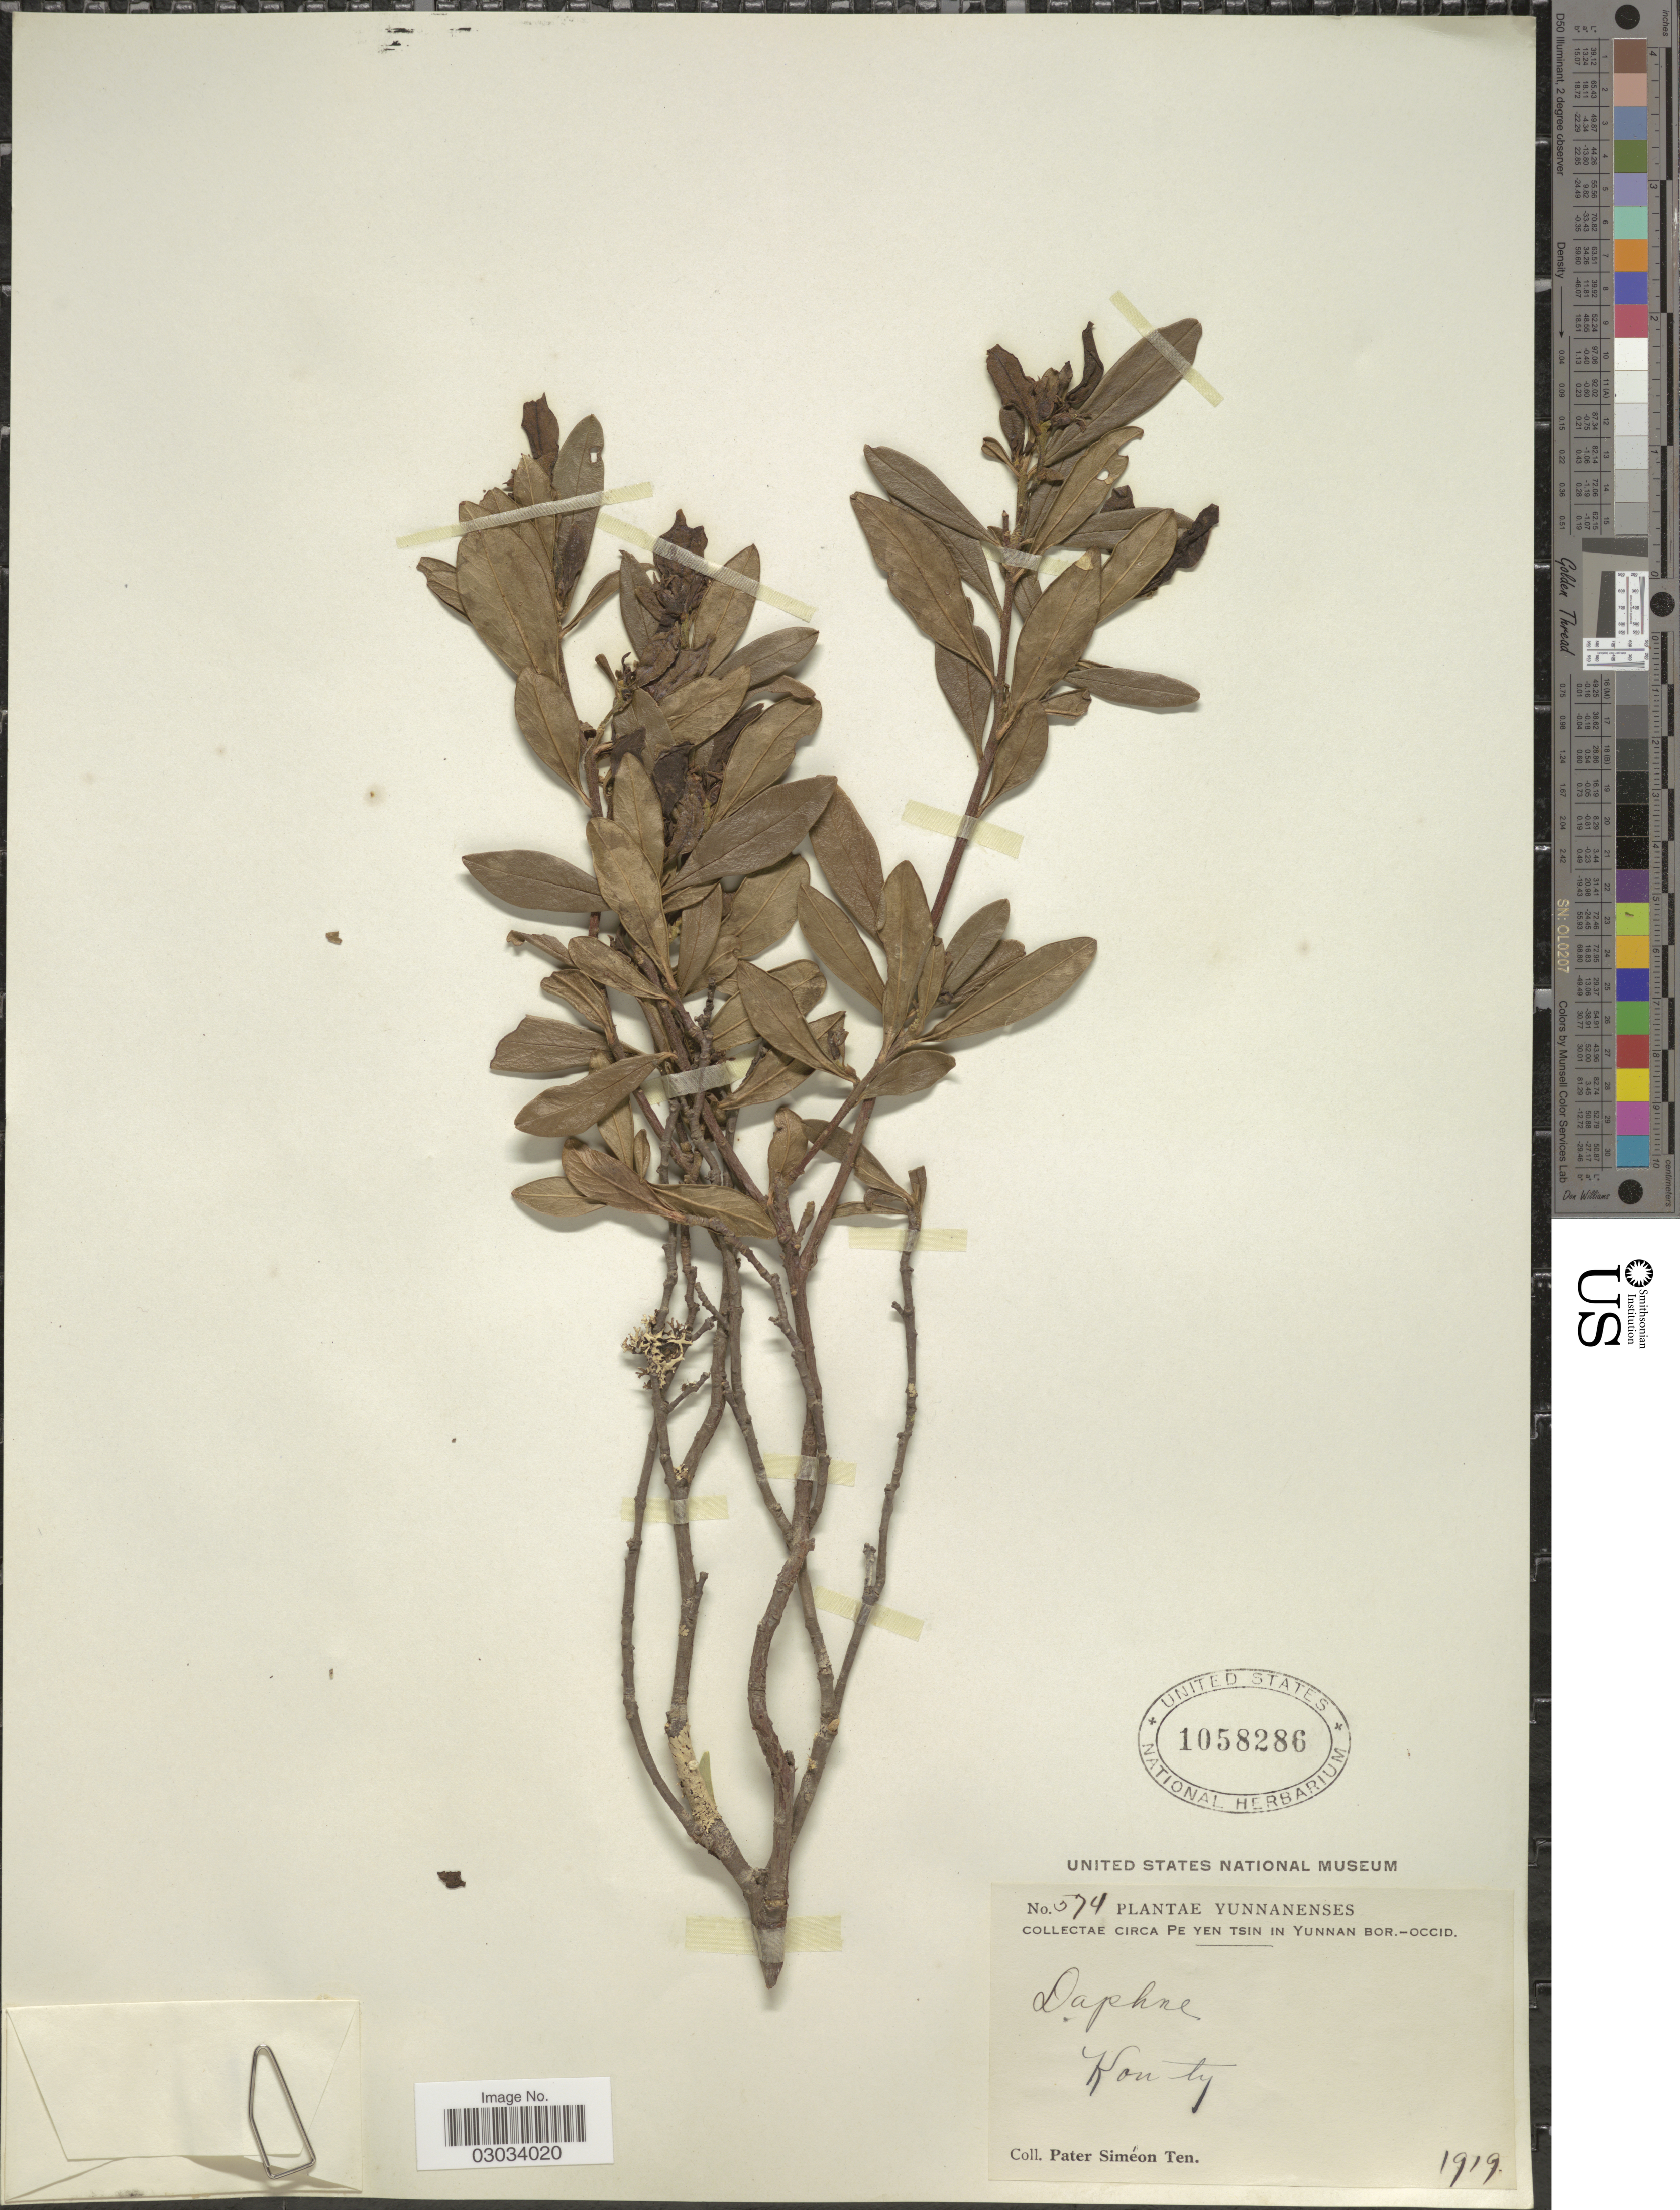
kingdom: Plantae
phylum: Tracheophyta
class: Magnoliopsida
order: Malvales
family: Thymelaeaceae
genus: Daphne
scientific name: Daphne sp.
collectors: P. S. Ten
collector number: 574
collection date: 1919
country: China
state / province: Yunnan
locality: Circa Pe Yen Tsin in Yunnan Bor.-Occid. Kon ty.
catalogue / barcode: US 1058286